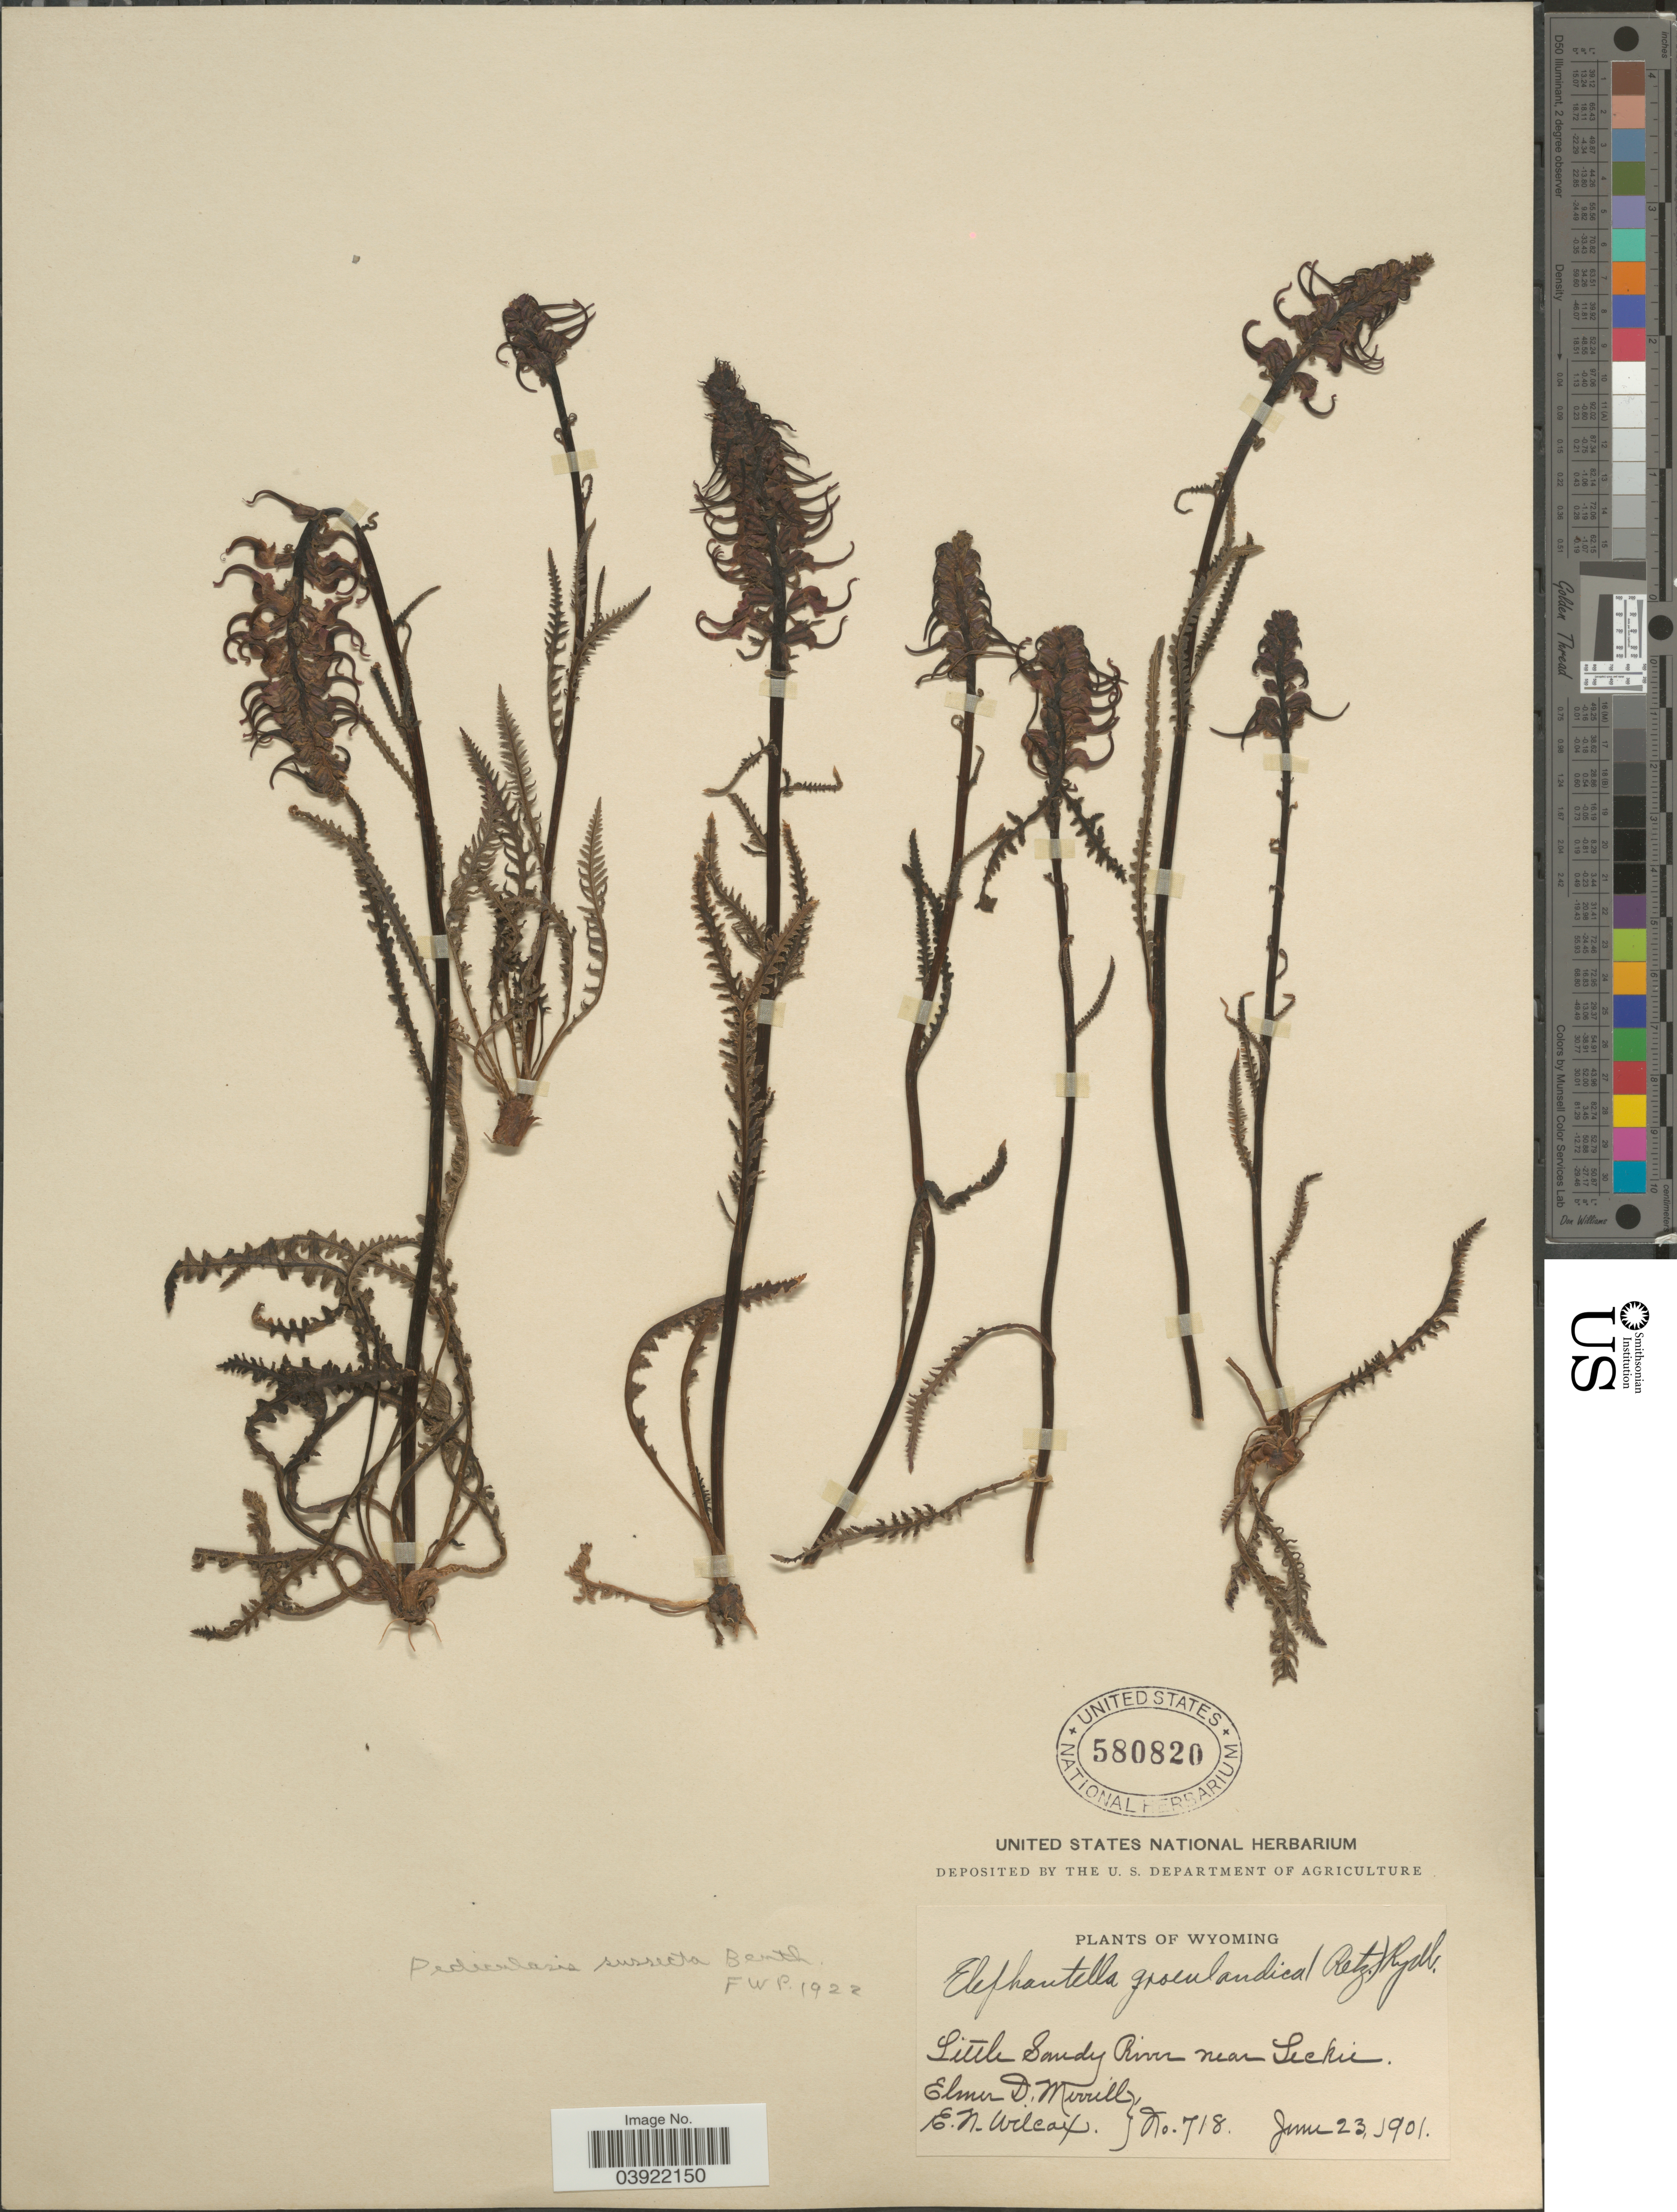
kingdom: Plantae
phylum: Tracheophyta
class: Magnoliopsida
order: Lamiales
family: Orobanchaceae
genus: Pedicularis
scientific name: Pedicularis groenlandica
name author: Retz.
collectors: E. D. Merrill & E. Wilcox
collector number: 718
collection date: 1901-06-23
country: United States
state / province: Wyoming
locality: Little Sandy River near Leckie.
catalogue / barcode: US 580820